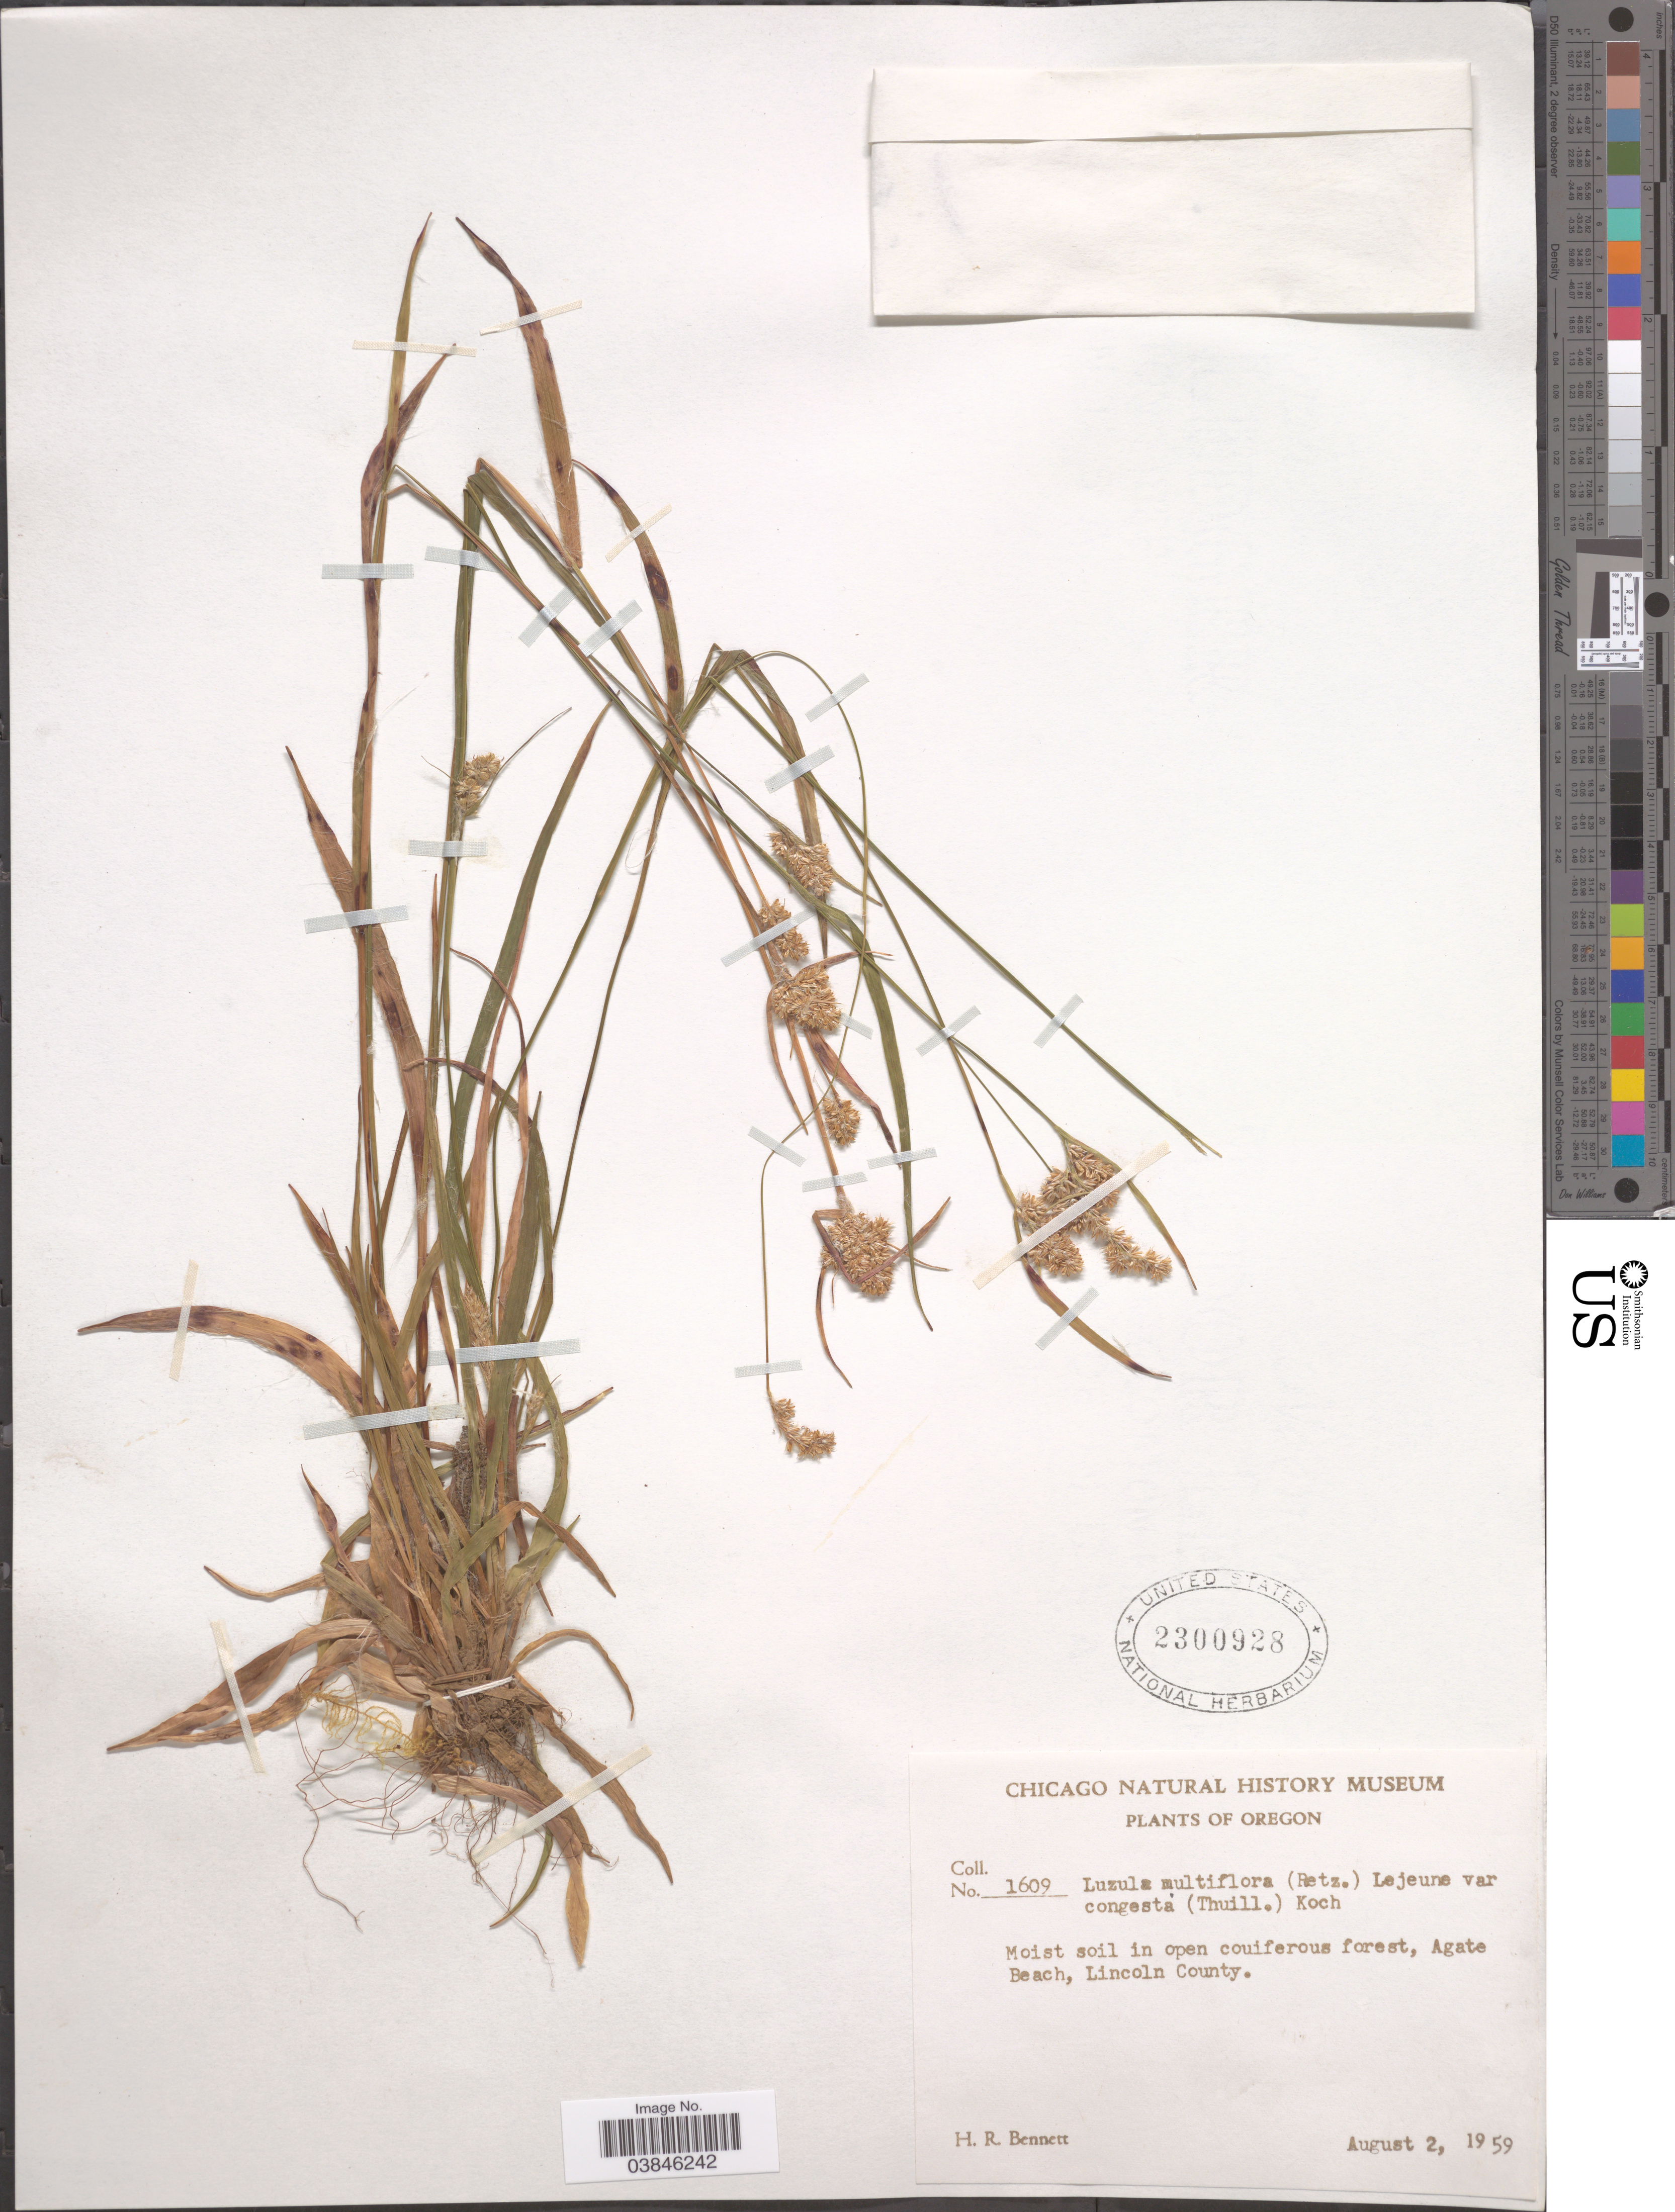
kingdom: Plantae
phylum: Tracheophyta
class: Liliopsida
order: Poales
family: Juncaceae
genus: Luzula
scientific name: Luzula multiflora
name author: (Ehrh.) Lej.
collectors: H. R. Bennett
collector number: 1609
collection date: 1959-08-02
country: United States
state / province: Oregon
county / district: Lincoln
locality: Agate Beach, Lincoln County.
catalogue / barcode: US 2300928